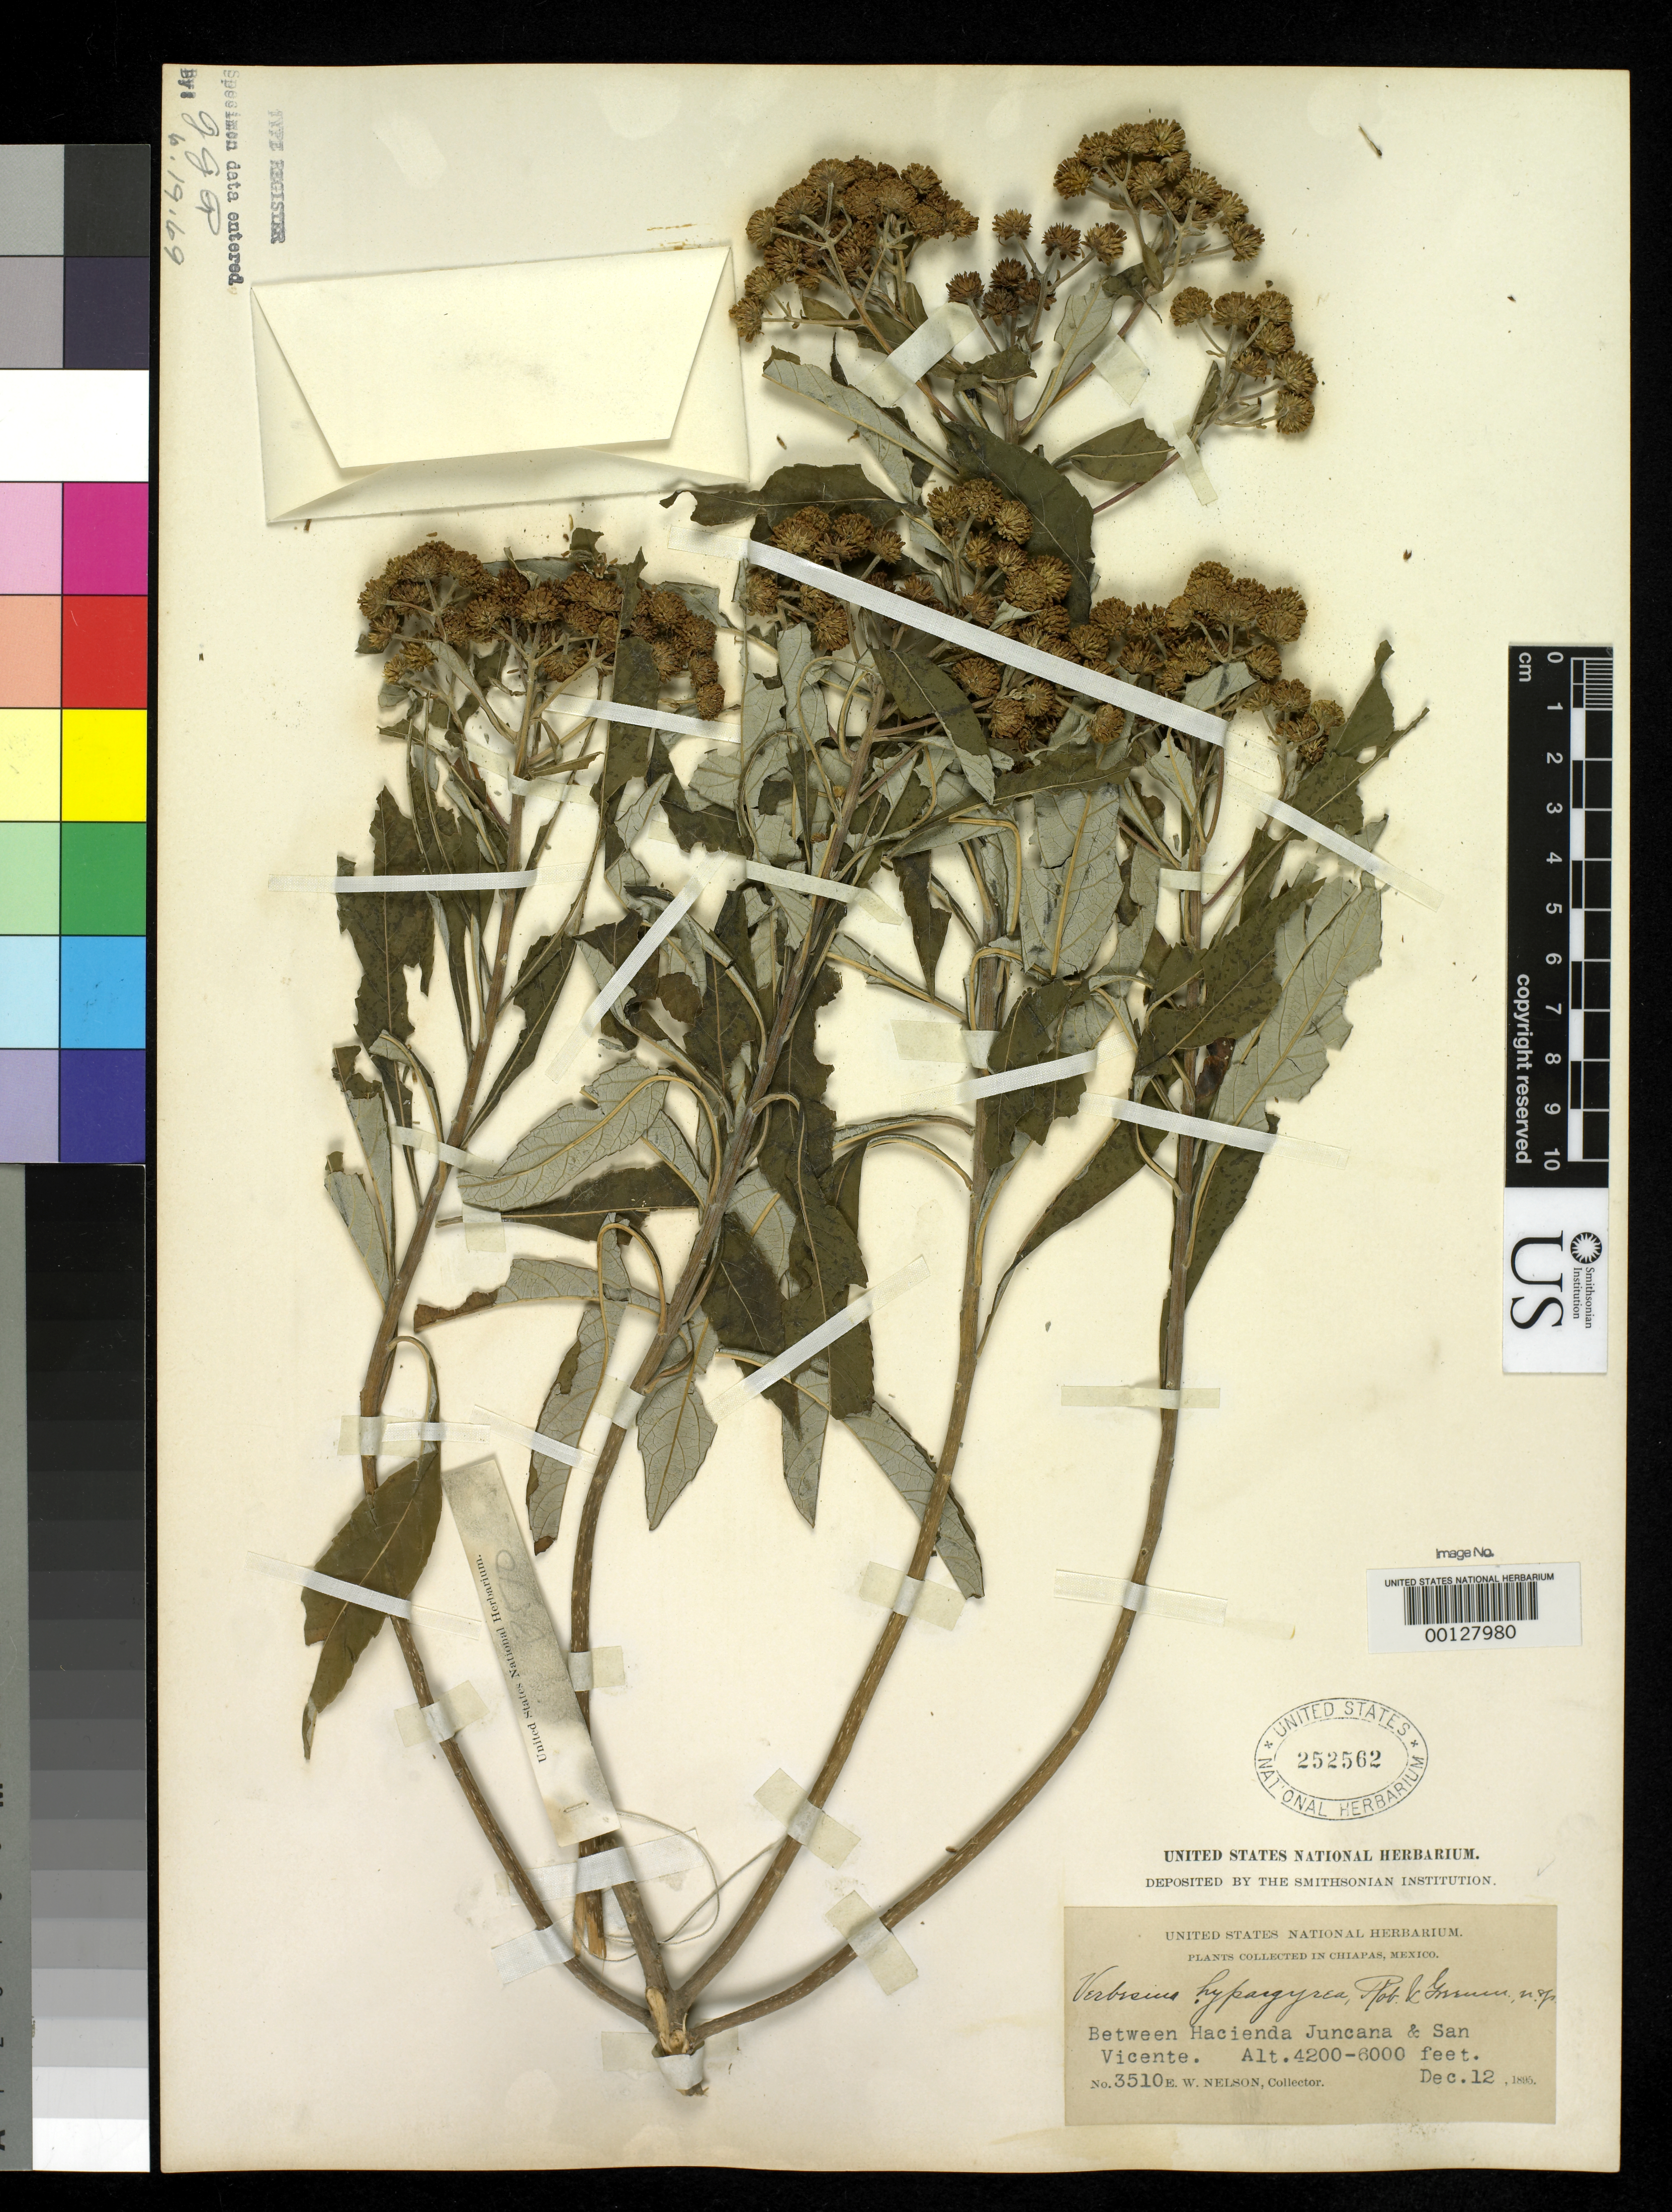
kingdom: Plantae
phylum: Tracheophyta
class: Magnoliopsida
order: Asterales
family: Asteraceae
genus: Verbesina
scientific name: Verbesina hypargyrea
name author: B.L. Rob. & Greenm.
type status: Isotype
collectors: E. W. Nelson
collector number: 3510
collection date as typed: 12 Dec 1895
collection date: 1895-12-12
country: Mexico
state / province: Chiapas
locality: Between Hacienda Juncana and San Vincente.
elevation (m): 1300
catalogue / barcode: US 252562